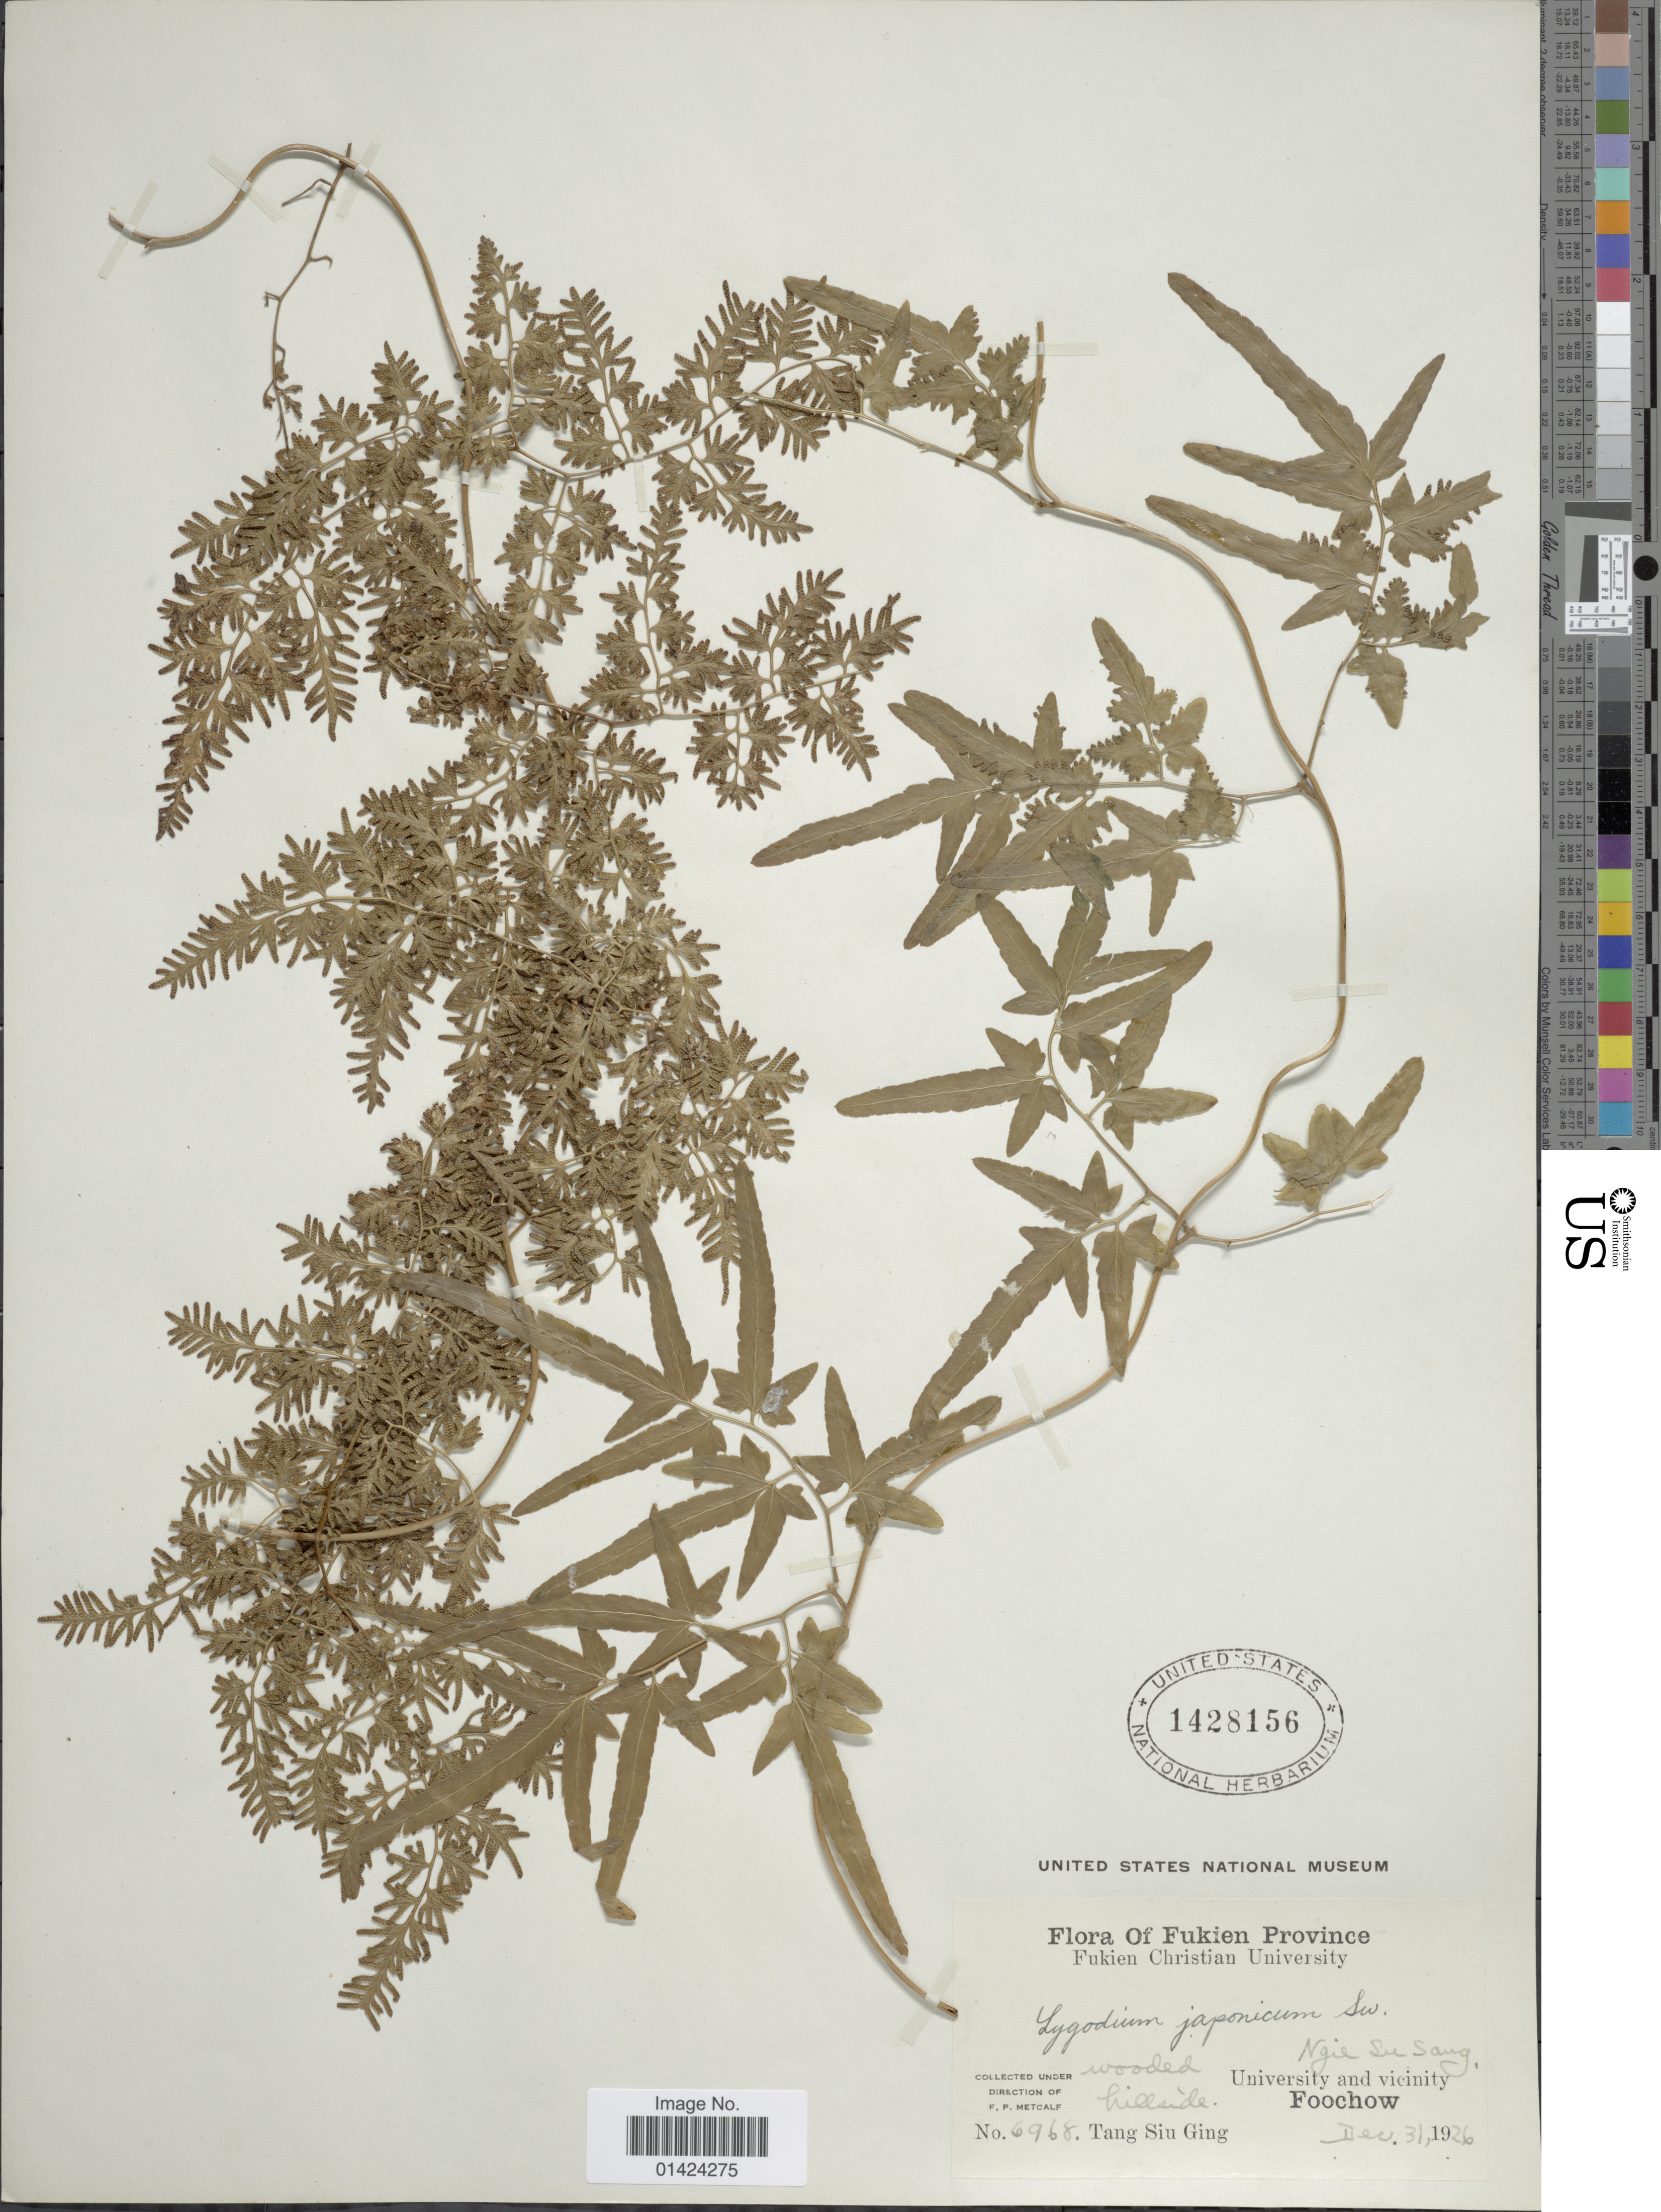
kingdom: Plantae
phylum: Tracheophyta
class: Polypodiopsida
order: Schizaeales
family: Lygodiaceae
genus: Lygodium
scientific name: Lygodium japonicum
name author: (Thunb.) Sw.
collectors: G. Tang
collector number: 6968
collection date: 1926-12-31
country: China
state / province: Fujian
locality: Ngie Su Sang. Wooded hillside. Univeristy and vicinity Foochow.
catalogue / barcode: US 1428156